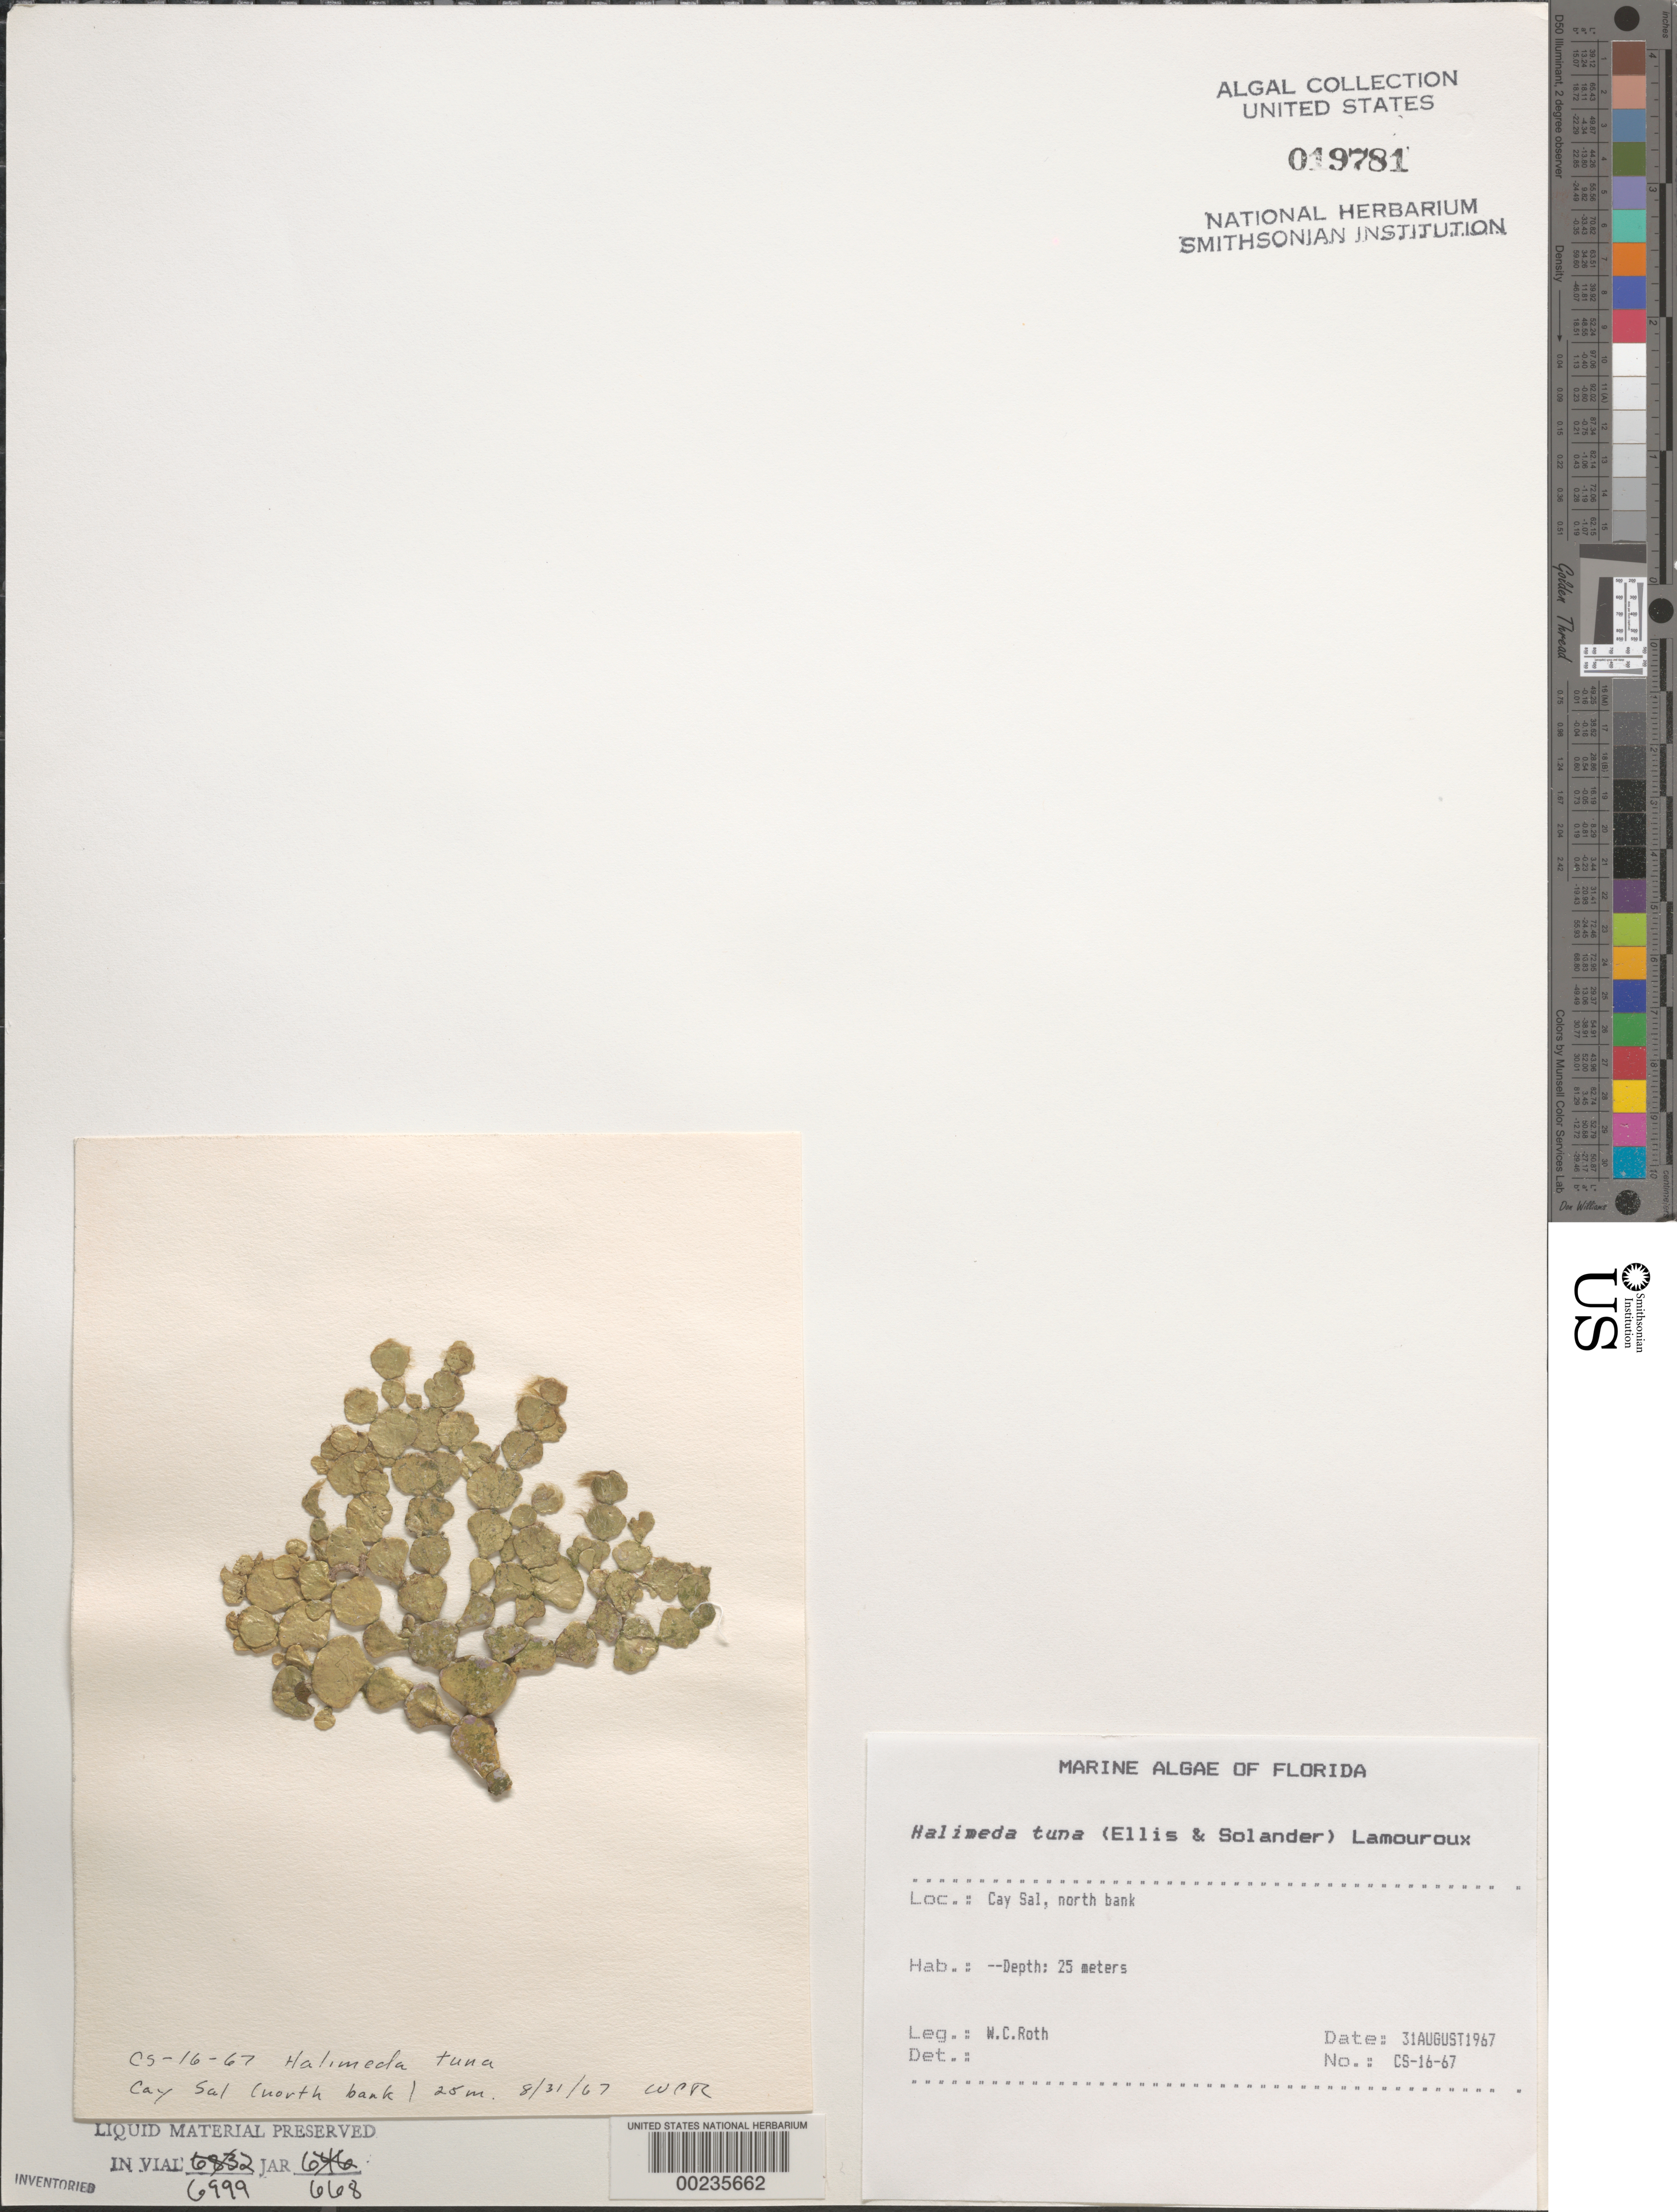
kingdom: Plantae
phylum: Chlorophyta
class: Ulvophyceae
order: Bryopsidales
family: Halimedaceae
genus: Halimeda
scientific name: Halimeda tuna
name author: (J. Ellis & Sol.) J.V.Lamouroux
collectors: W. C. Roth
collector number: Cs-16-67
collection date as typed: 31 Aug 1967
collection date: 1967-08-31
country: United States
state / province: Florida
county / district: Monroe County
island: Cay Sal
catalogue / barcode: US 19781